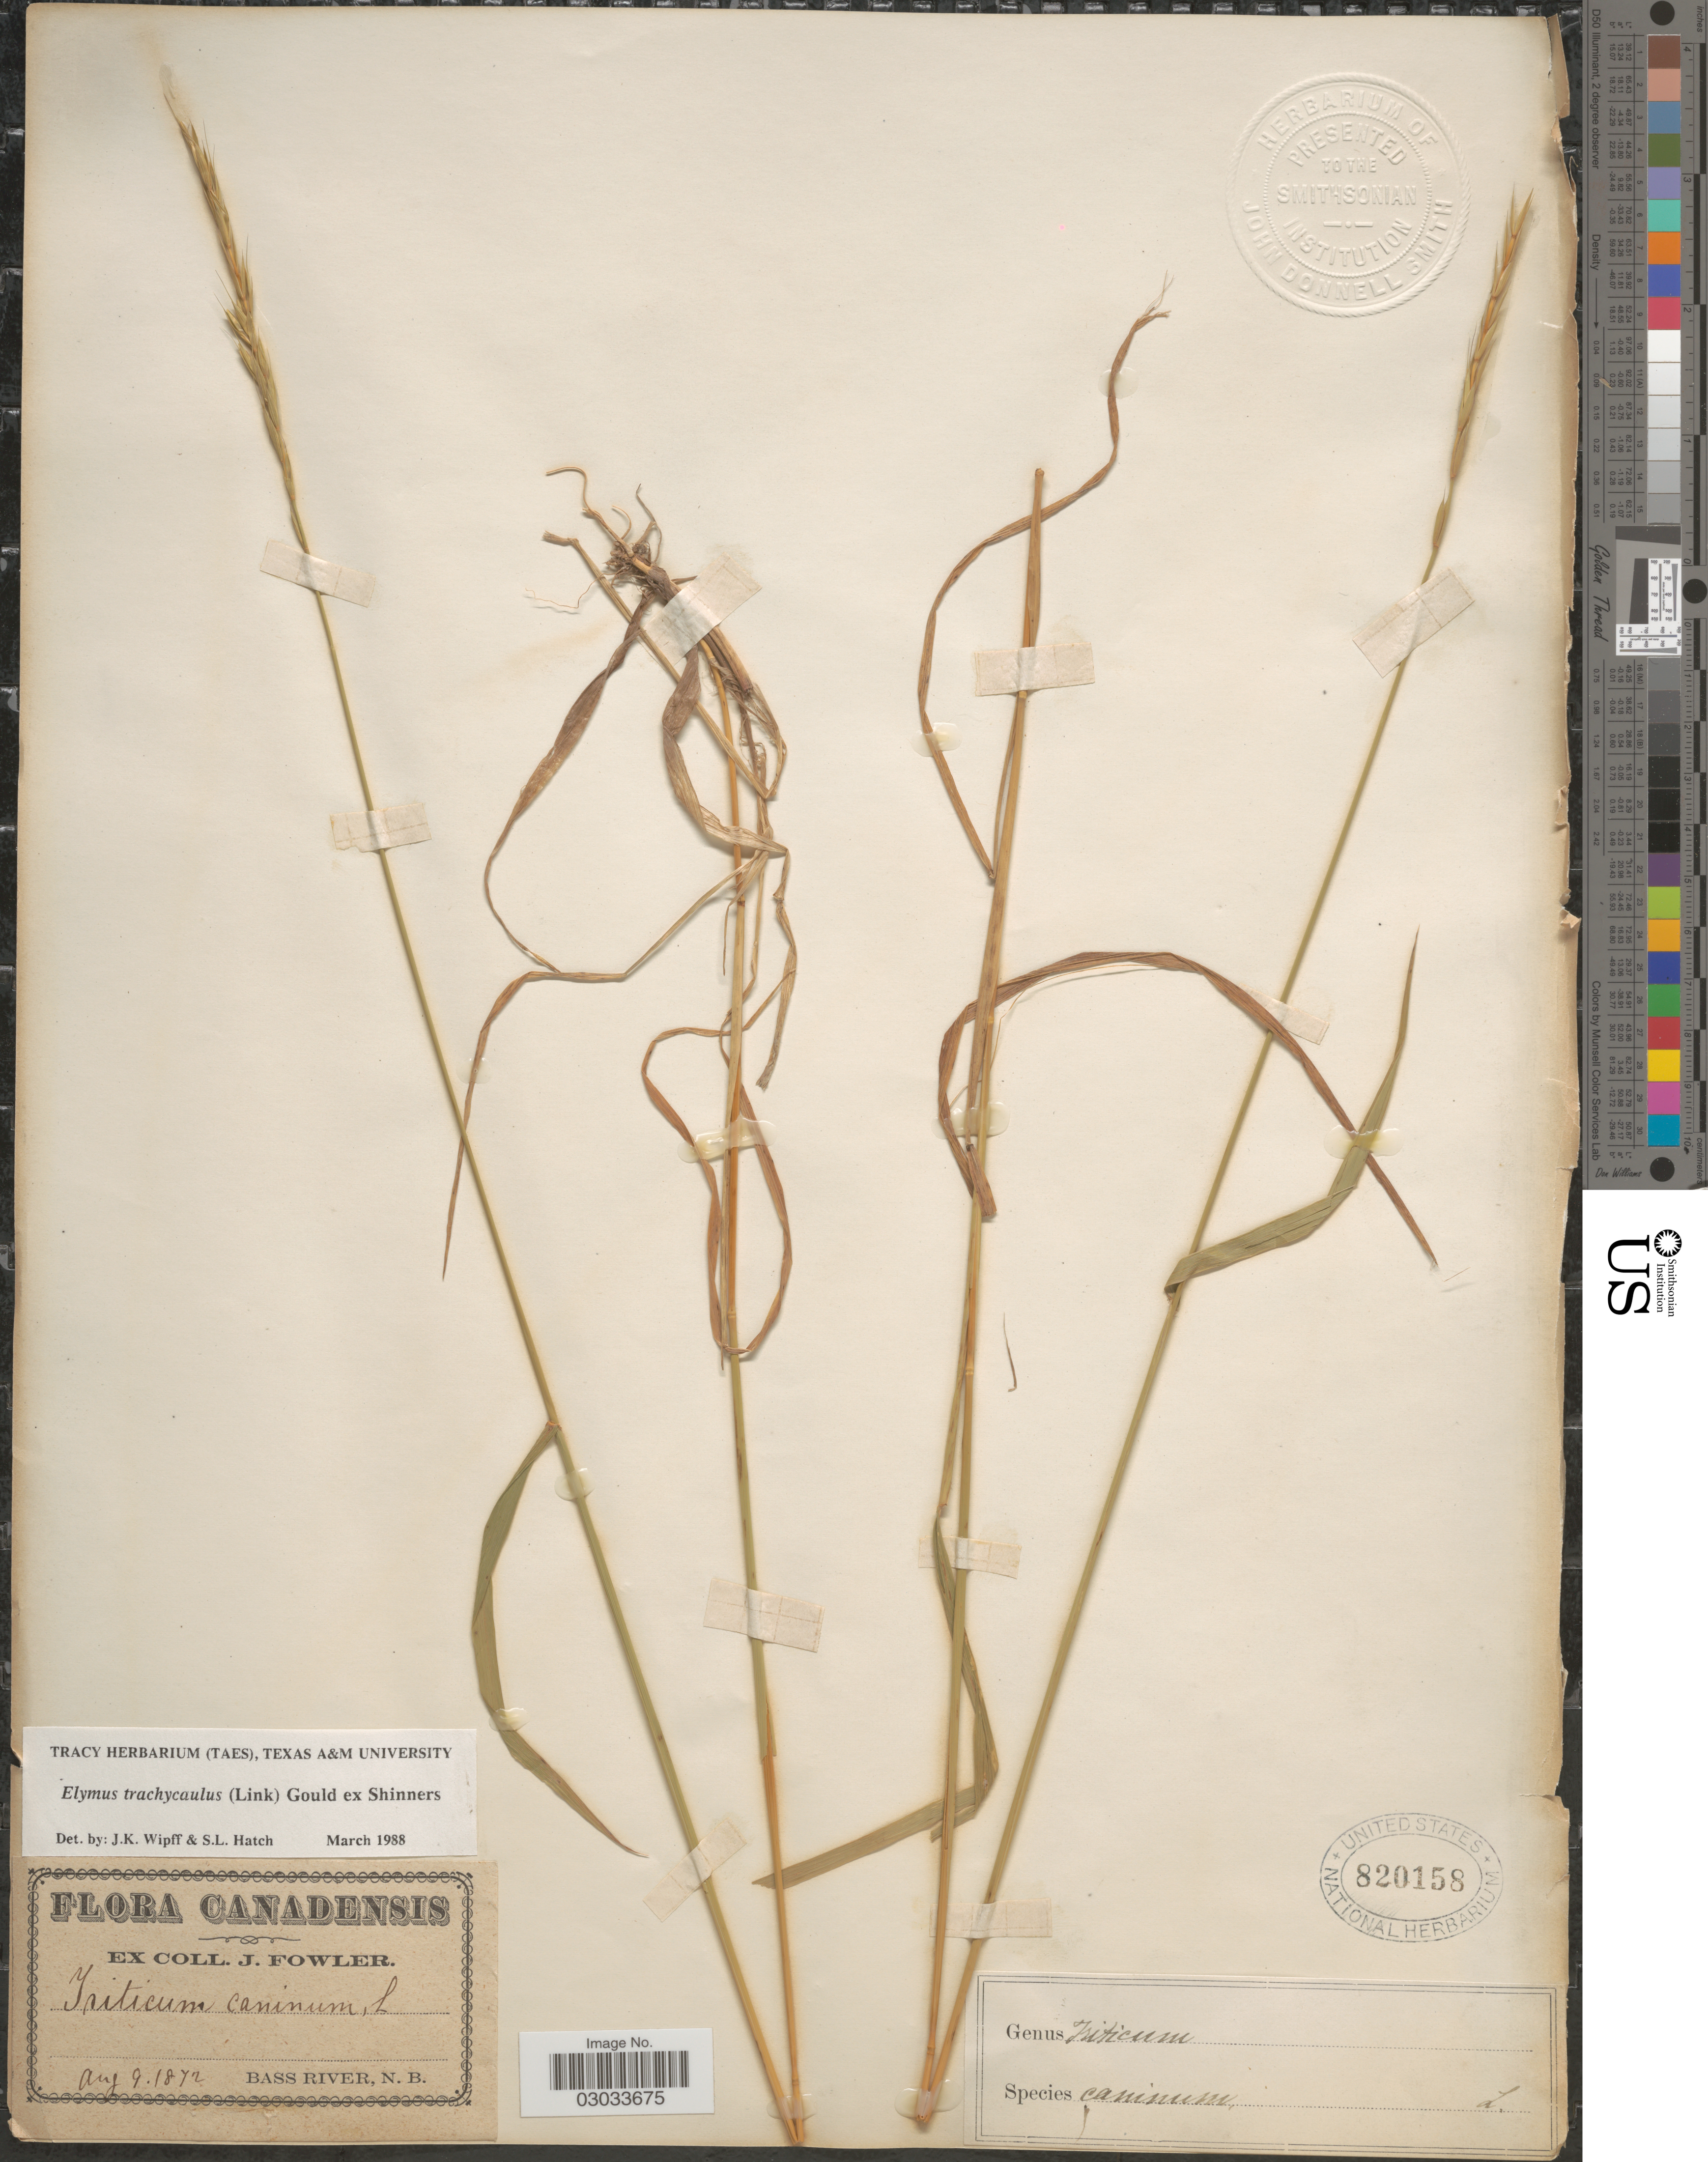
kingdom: Plantae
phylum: Tracheophyta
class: Liliopsida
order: Poales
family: Poaceae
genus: Elymus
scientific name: Elymus trachycaulus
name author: (Link) Gould ex Shinners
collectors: J. Fowler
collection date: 1872-08-09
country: Canada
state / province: New Brunswick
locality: Bass River.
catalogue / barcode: US 820158